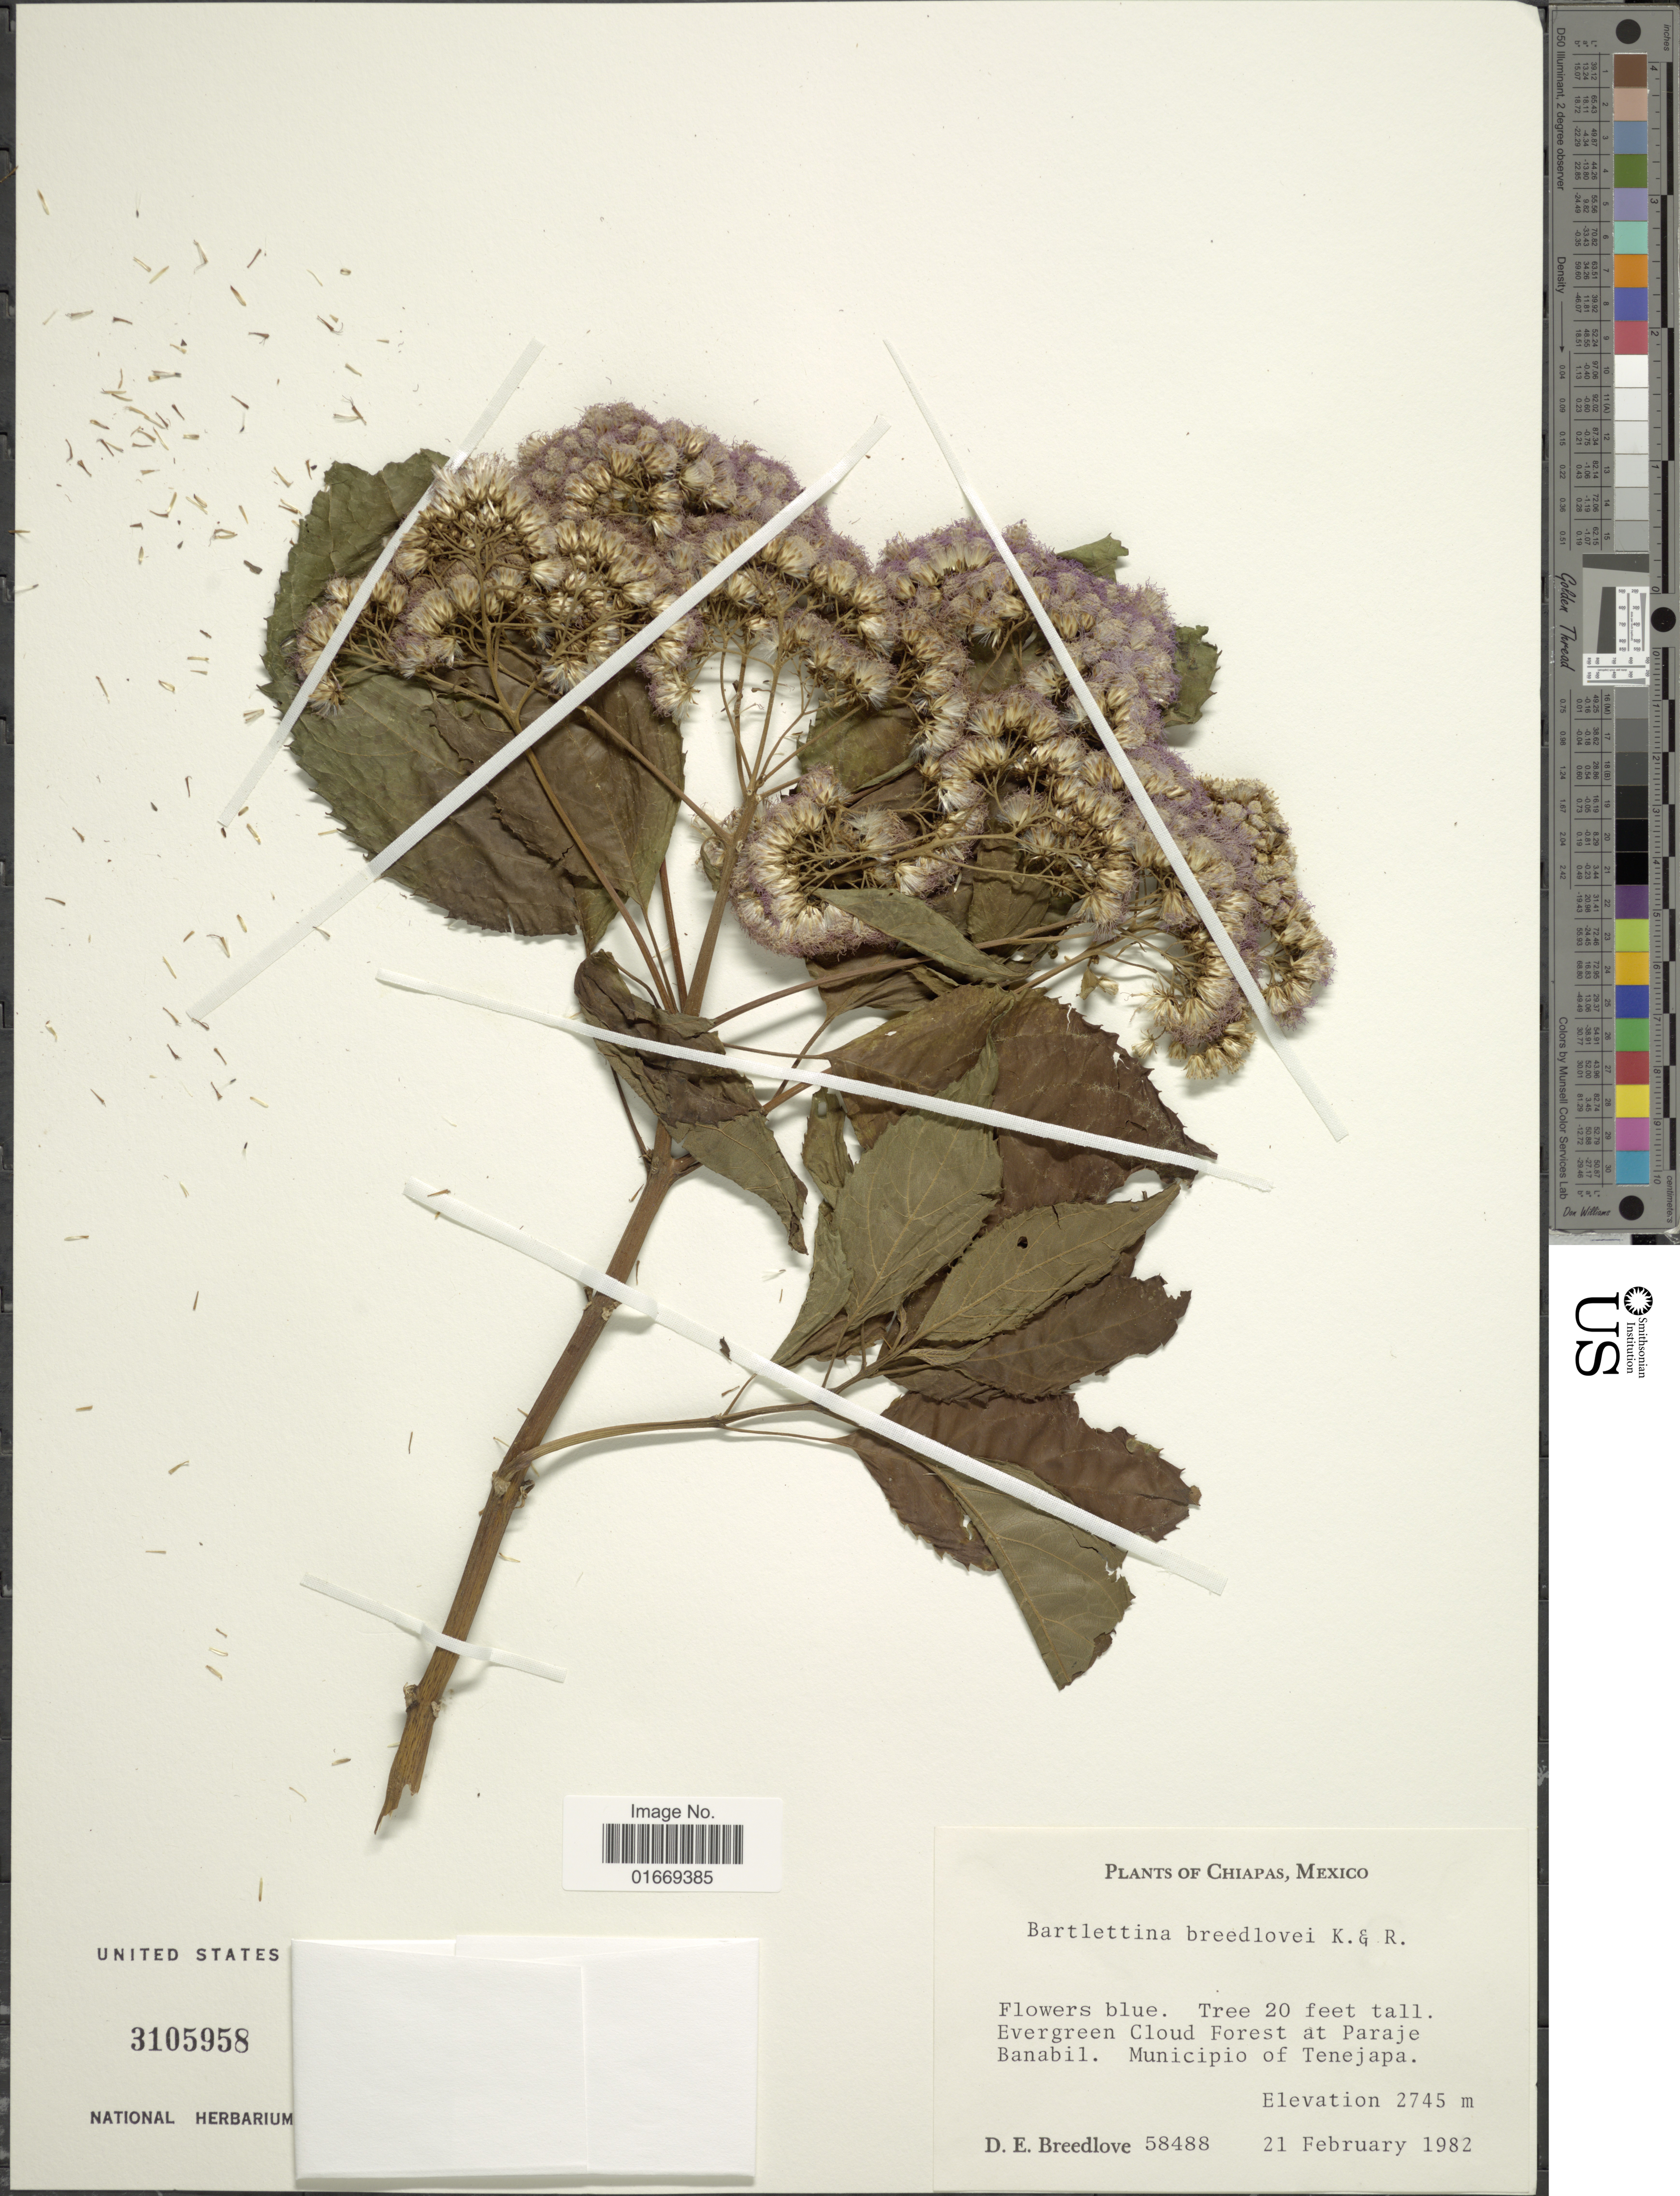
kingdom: Plantae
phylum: Tracheophyta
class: Magnoliopsida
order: Asterales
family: Asteraceae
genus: Bartlettina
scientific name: Bartlettina pansamalensis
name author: (B.L. Rob.) R.M. King & H. Rob.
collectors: D. E. Breedlove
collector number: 58488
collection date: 1982-02-21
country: Mexico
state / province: Chiapas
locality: Evergreen Cloud Forest at Paraje Banabil. Municipio of Tenejapa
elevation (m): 2745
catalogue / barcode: US 3105958